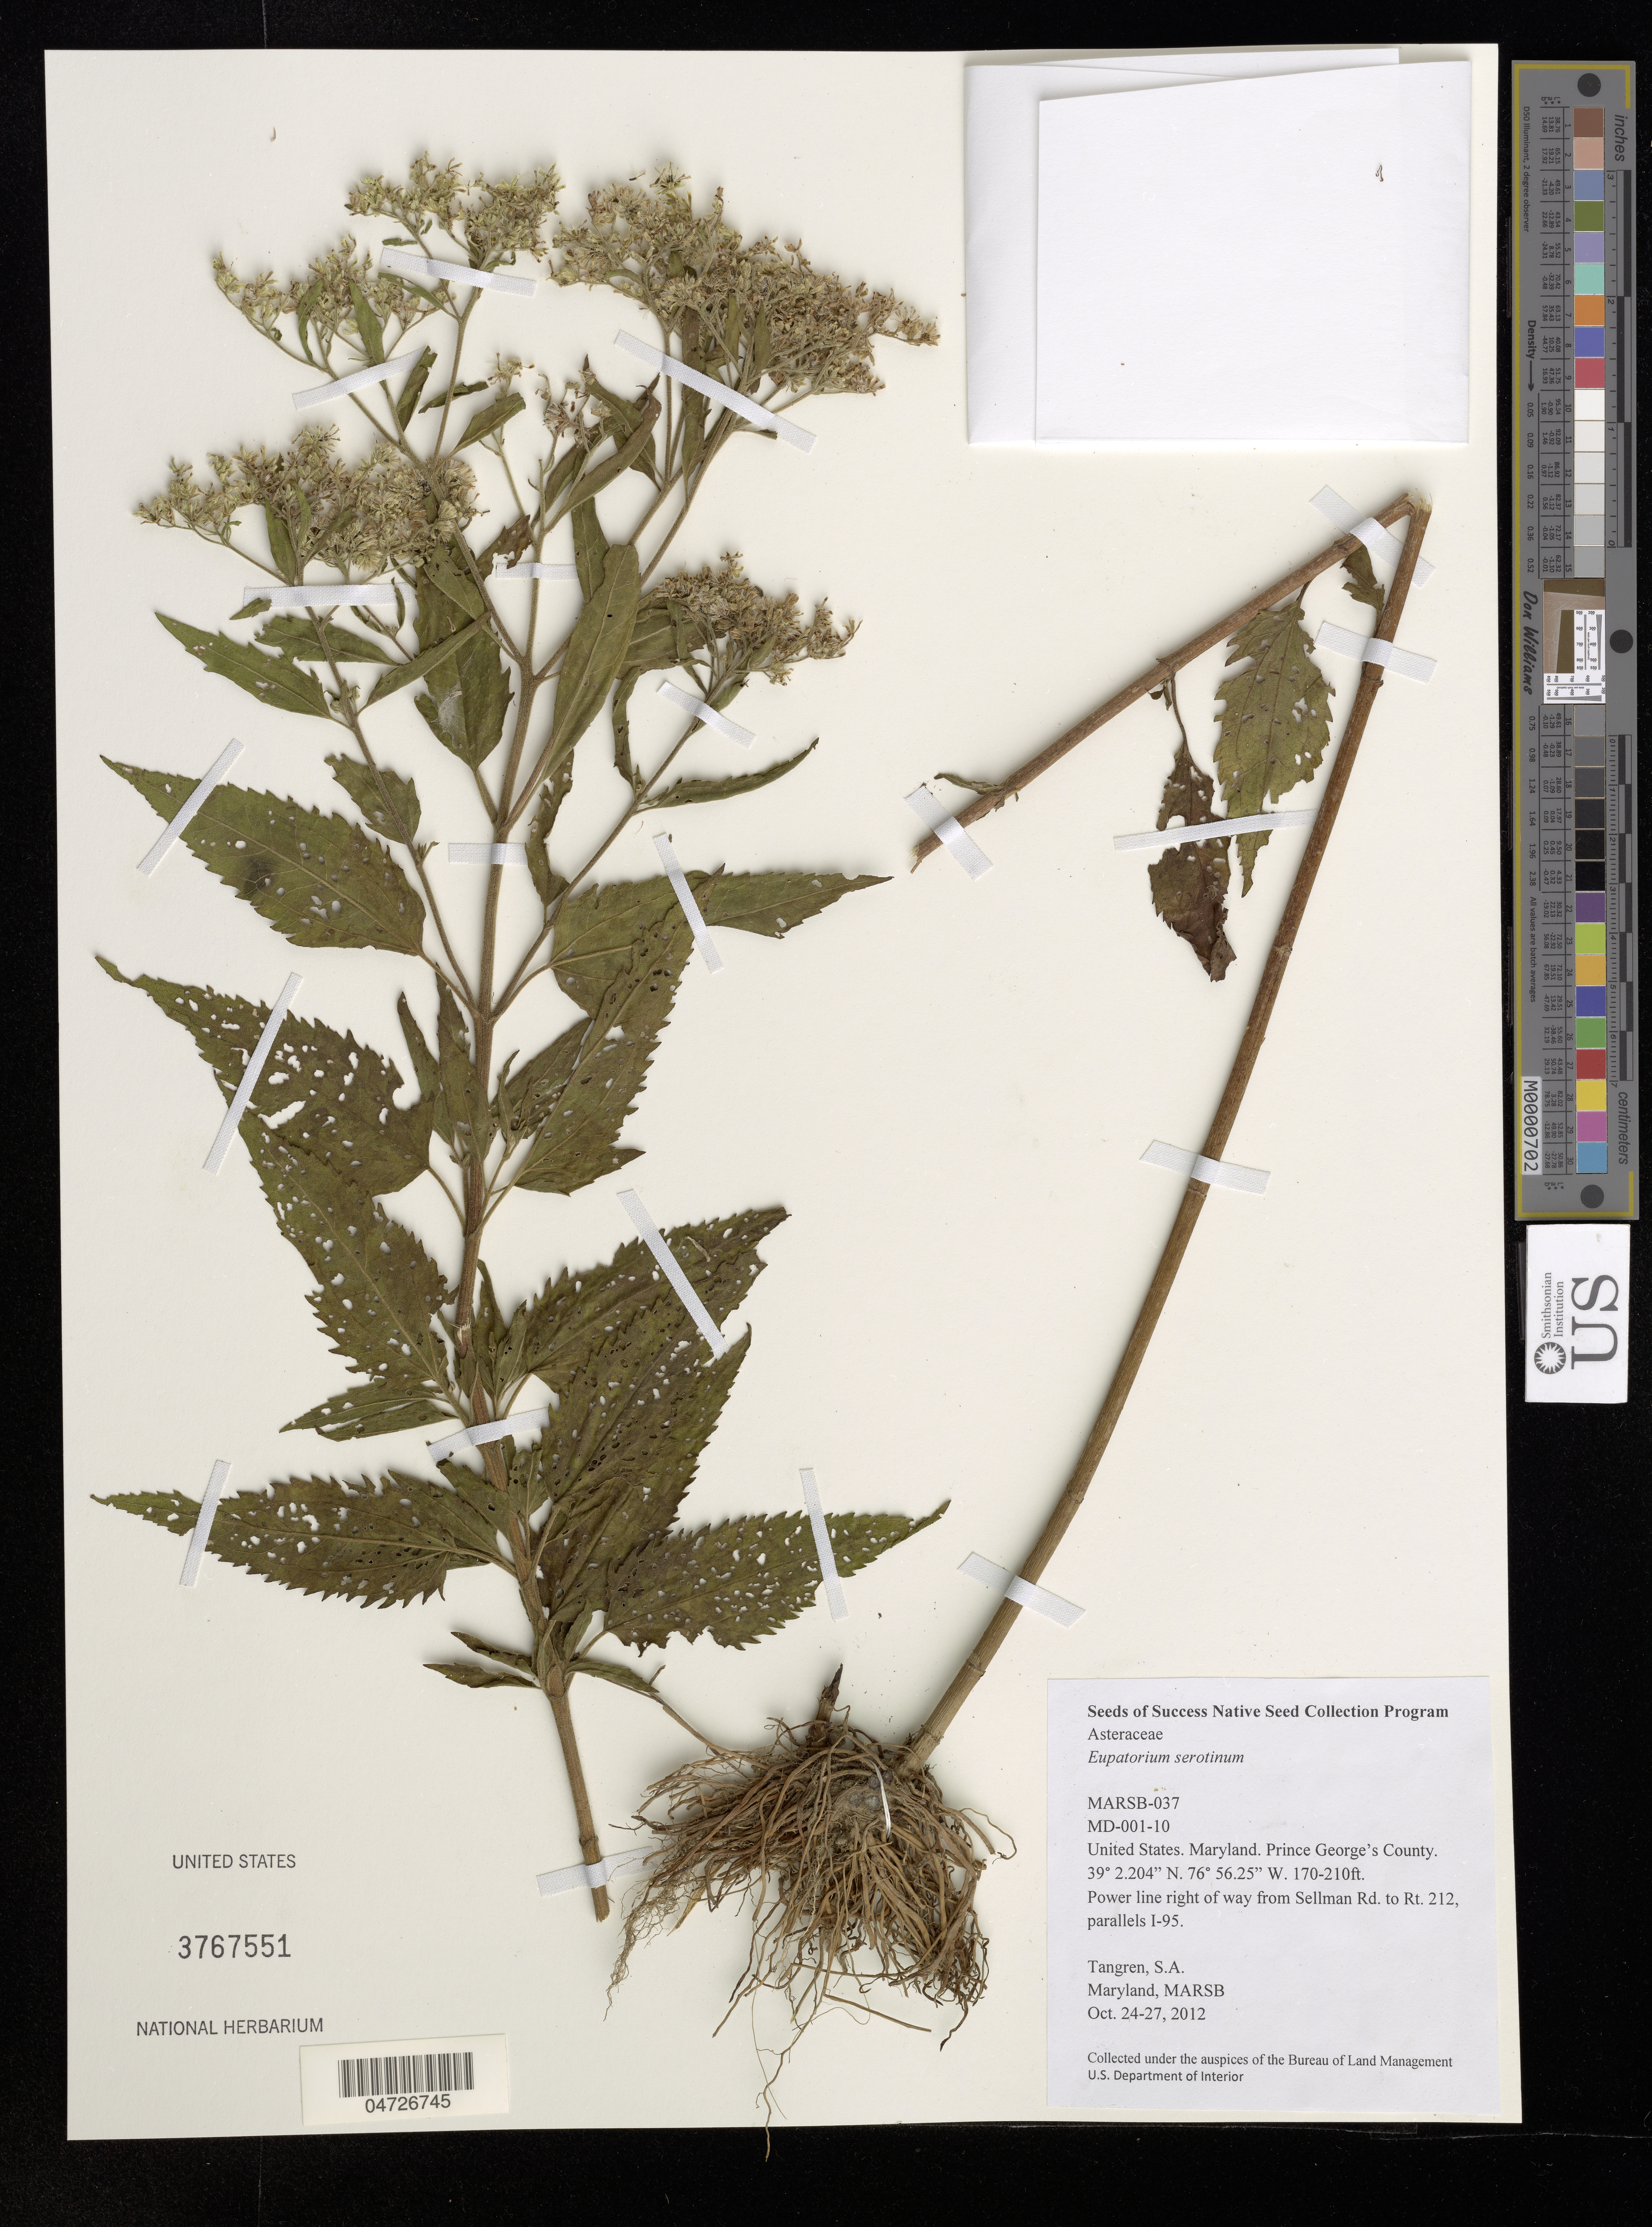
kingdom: Plantae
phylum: Tracheophyta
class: Magnoliopsida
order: Asterales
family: Asteraceae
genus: Eupatorium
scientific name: Eupatorium serotinum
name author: Turcz.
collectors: S. Tangren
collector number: MD-001-10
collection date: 2012-10-24/2012-10-27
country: United States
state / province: Maryland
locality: Prince George's County. Power line right of way from Sellman Rd. to Rt. 212, parallels I-95.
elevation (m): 52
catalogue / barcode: US 3767551